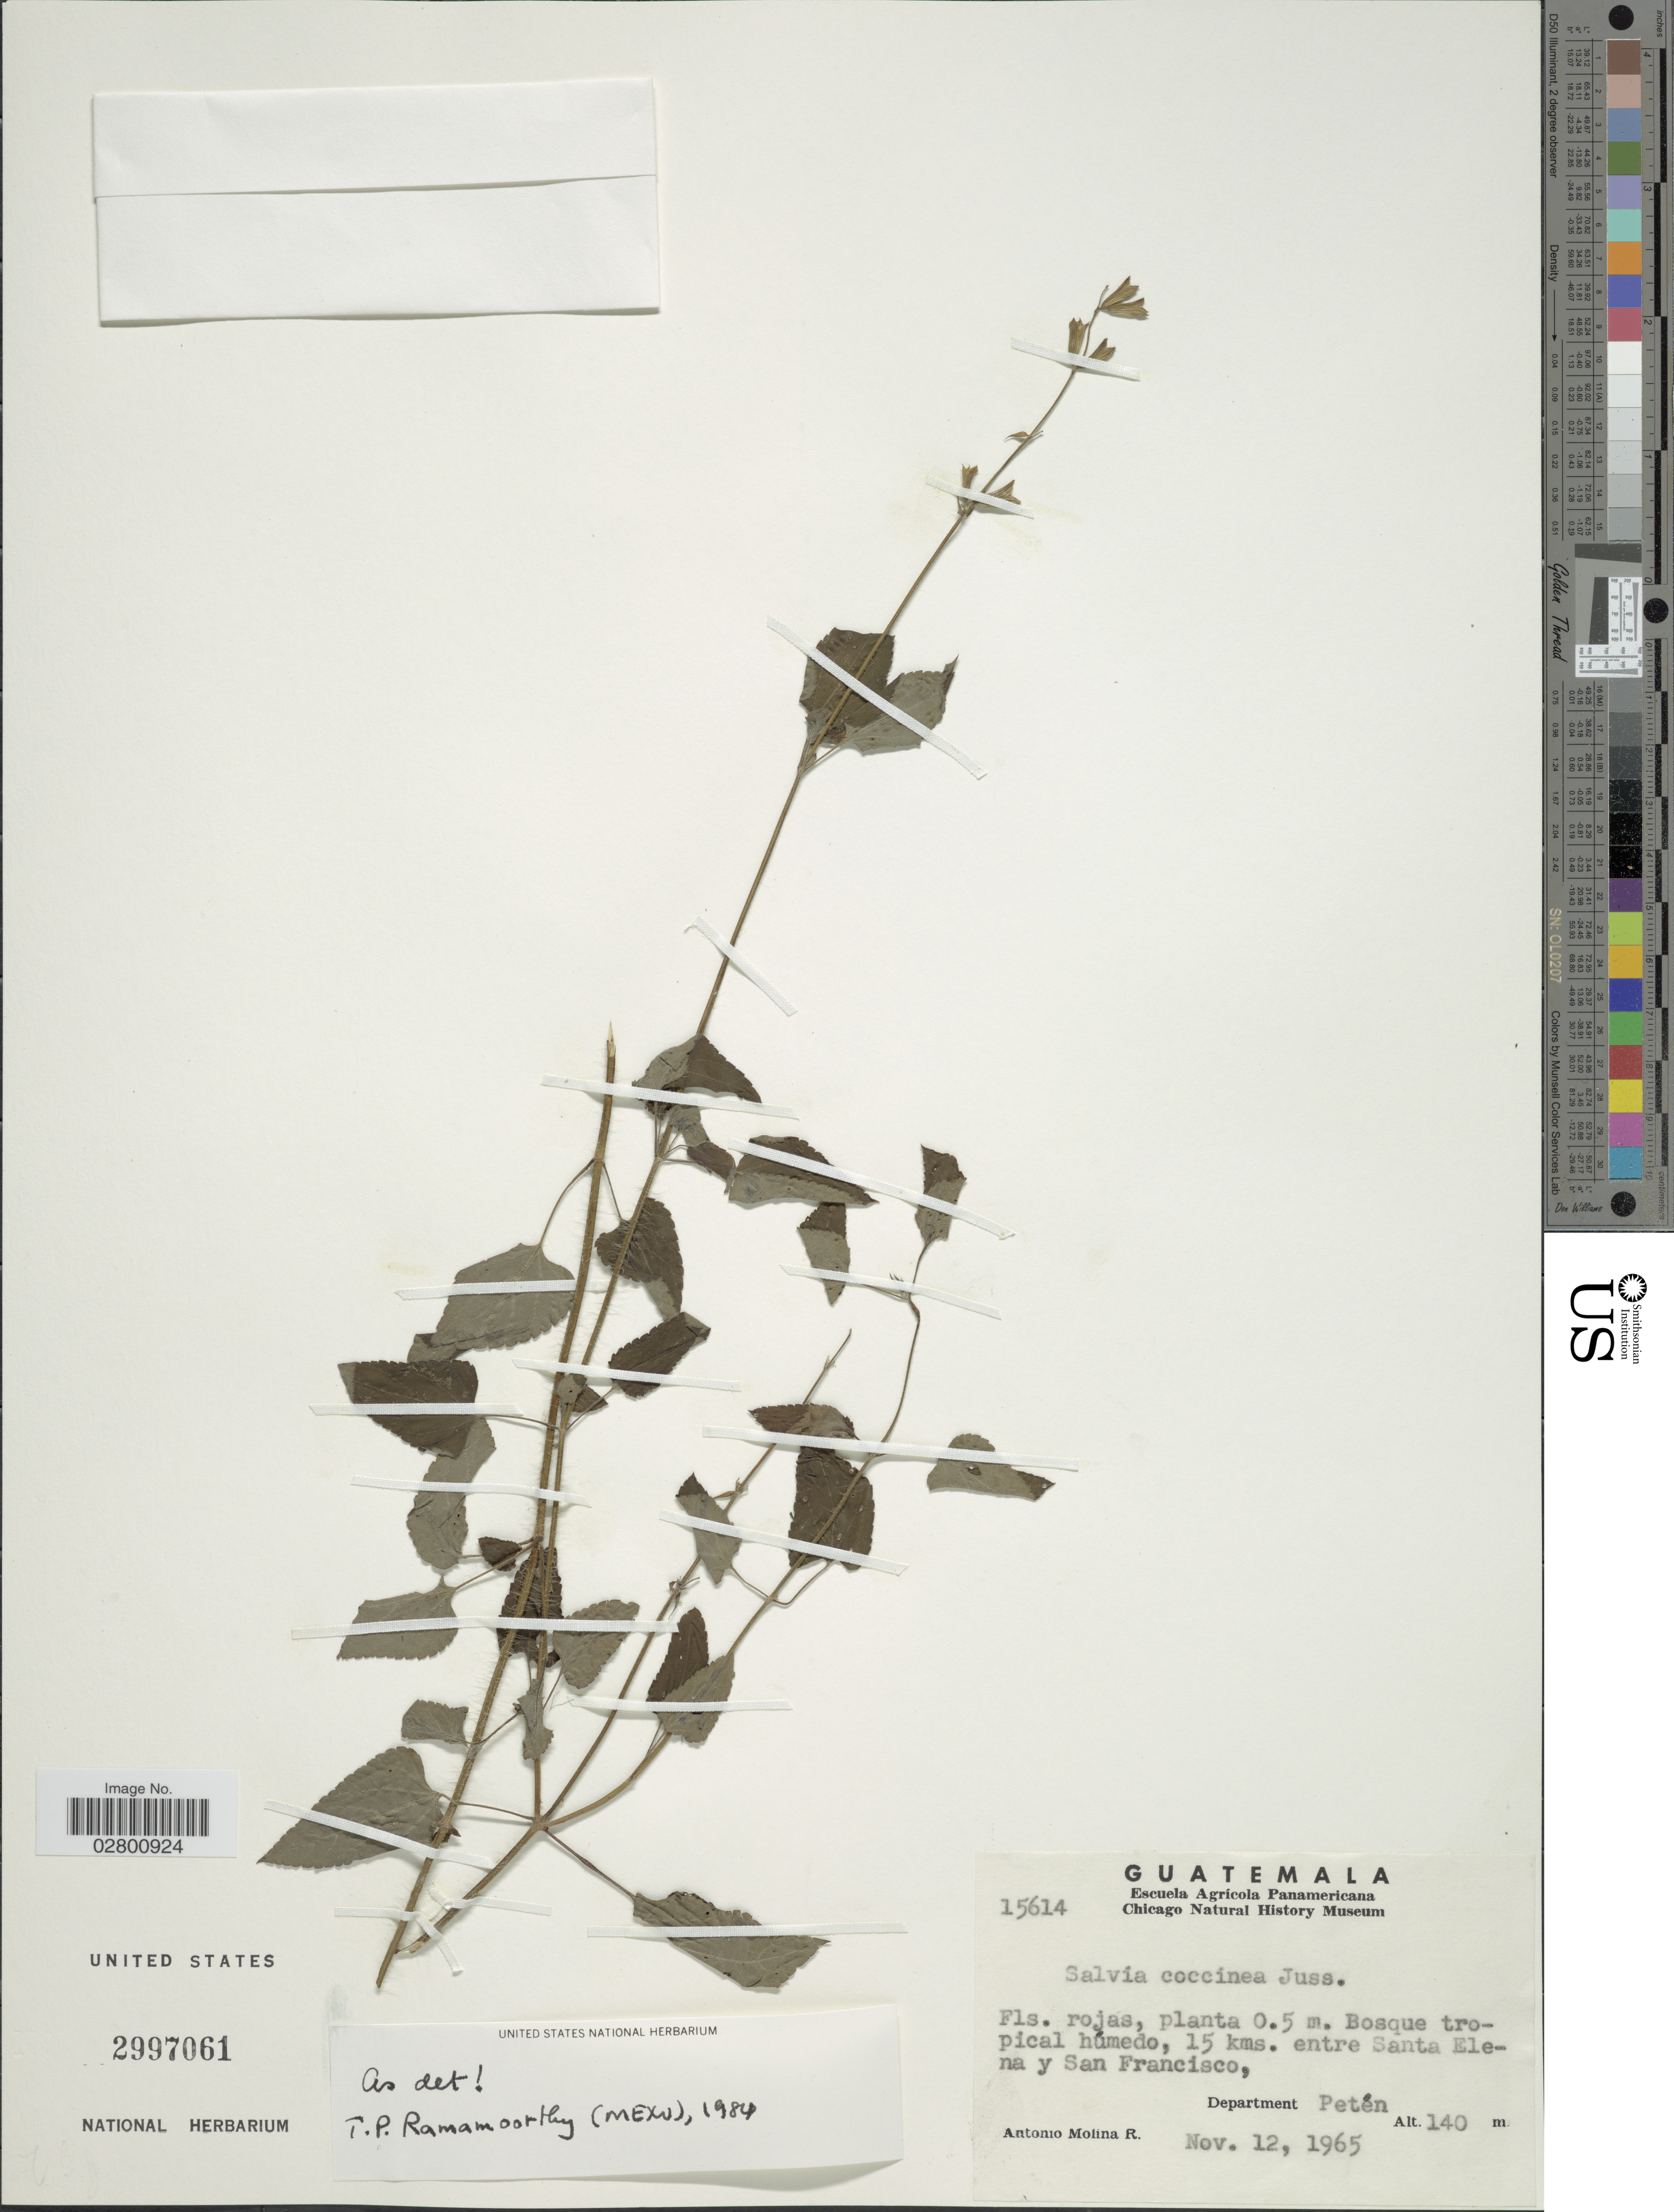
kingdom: Plantae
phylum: Tracheophyta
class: Magnoliopsida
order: Lamiales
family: Lamiaceae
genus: Salvia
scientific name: Salvia coccinea 'Naples Lavender'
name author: L. f. ex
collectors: A. Molina R.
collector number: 15614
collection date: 1965-11-12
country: Guatemala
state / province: El Petén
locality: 15 kms. entre Santa Elena y San Francisco. Department Petén.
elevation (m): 140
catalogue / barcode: US 2997061